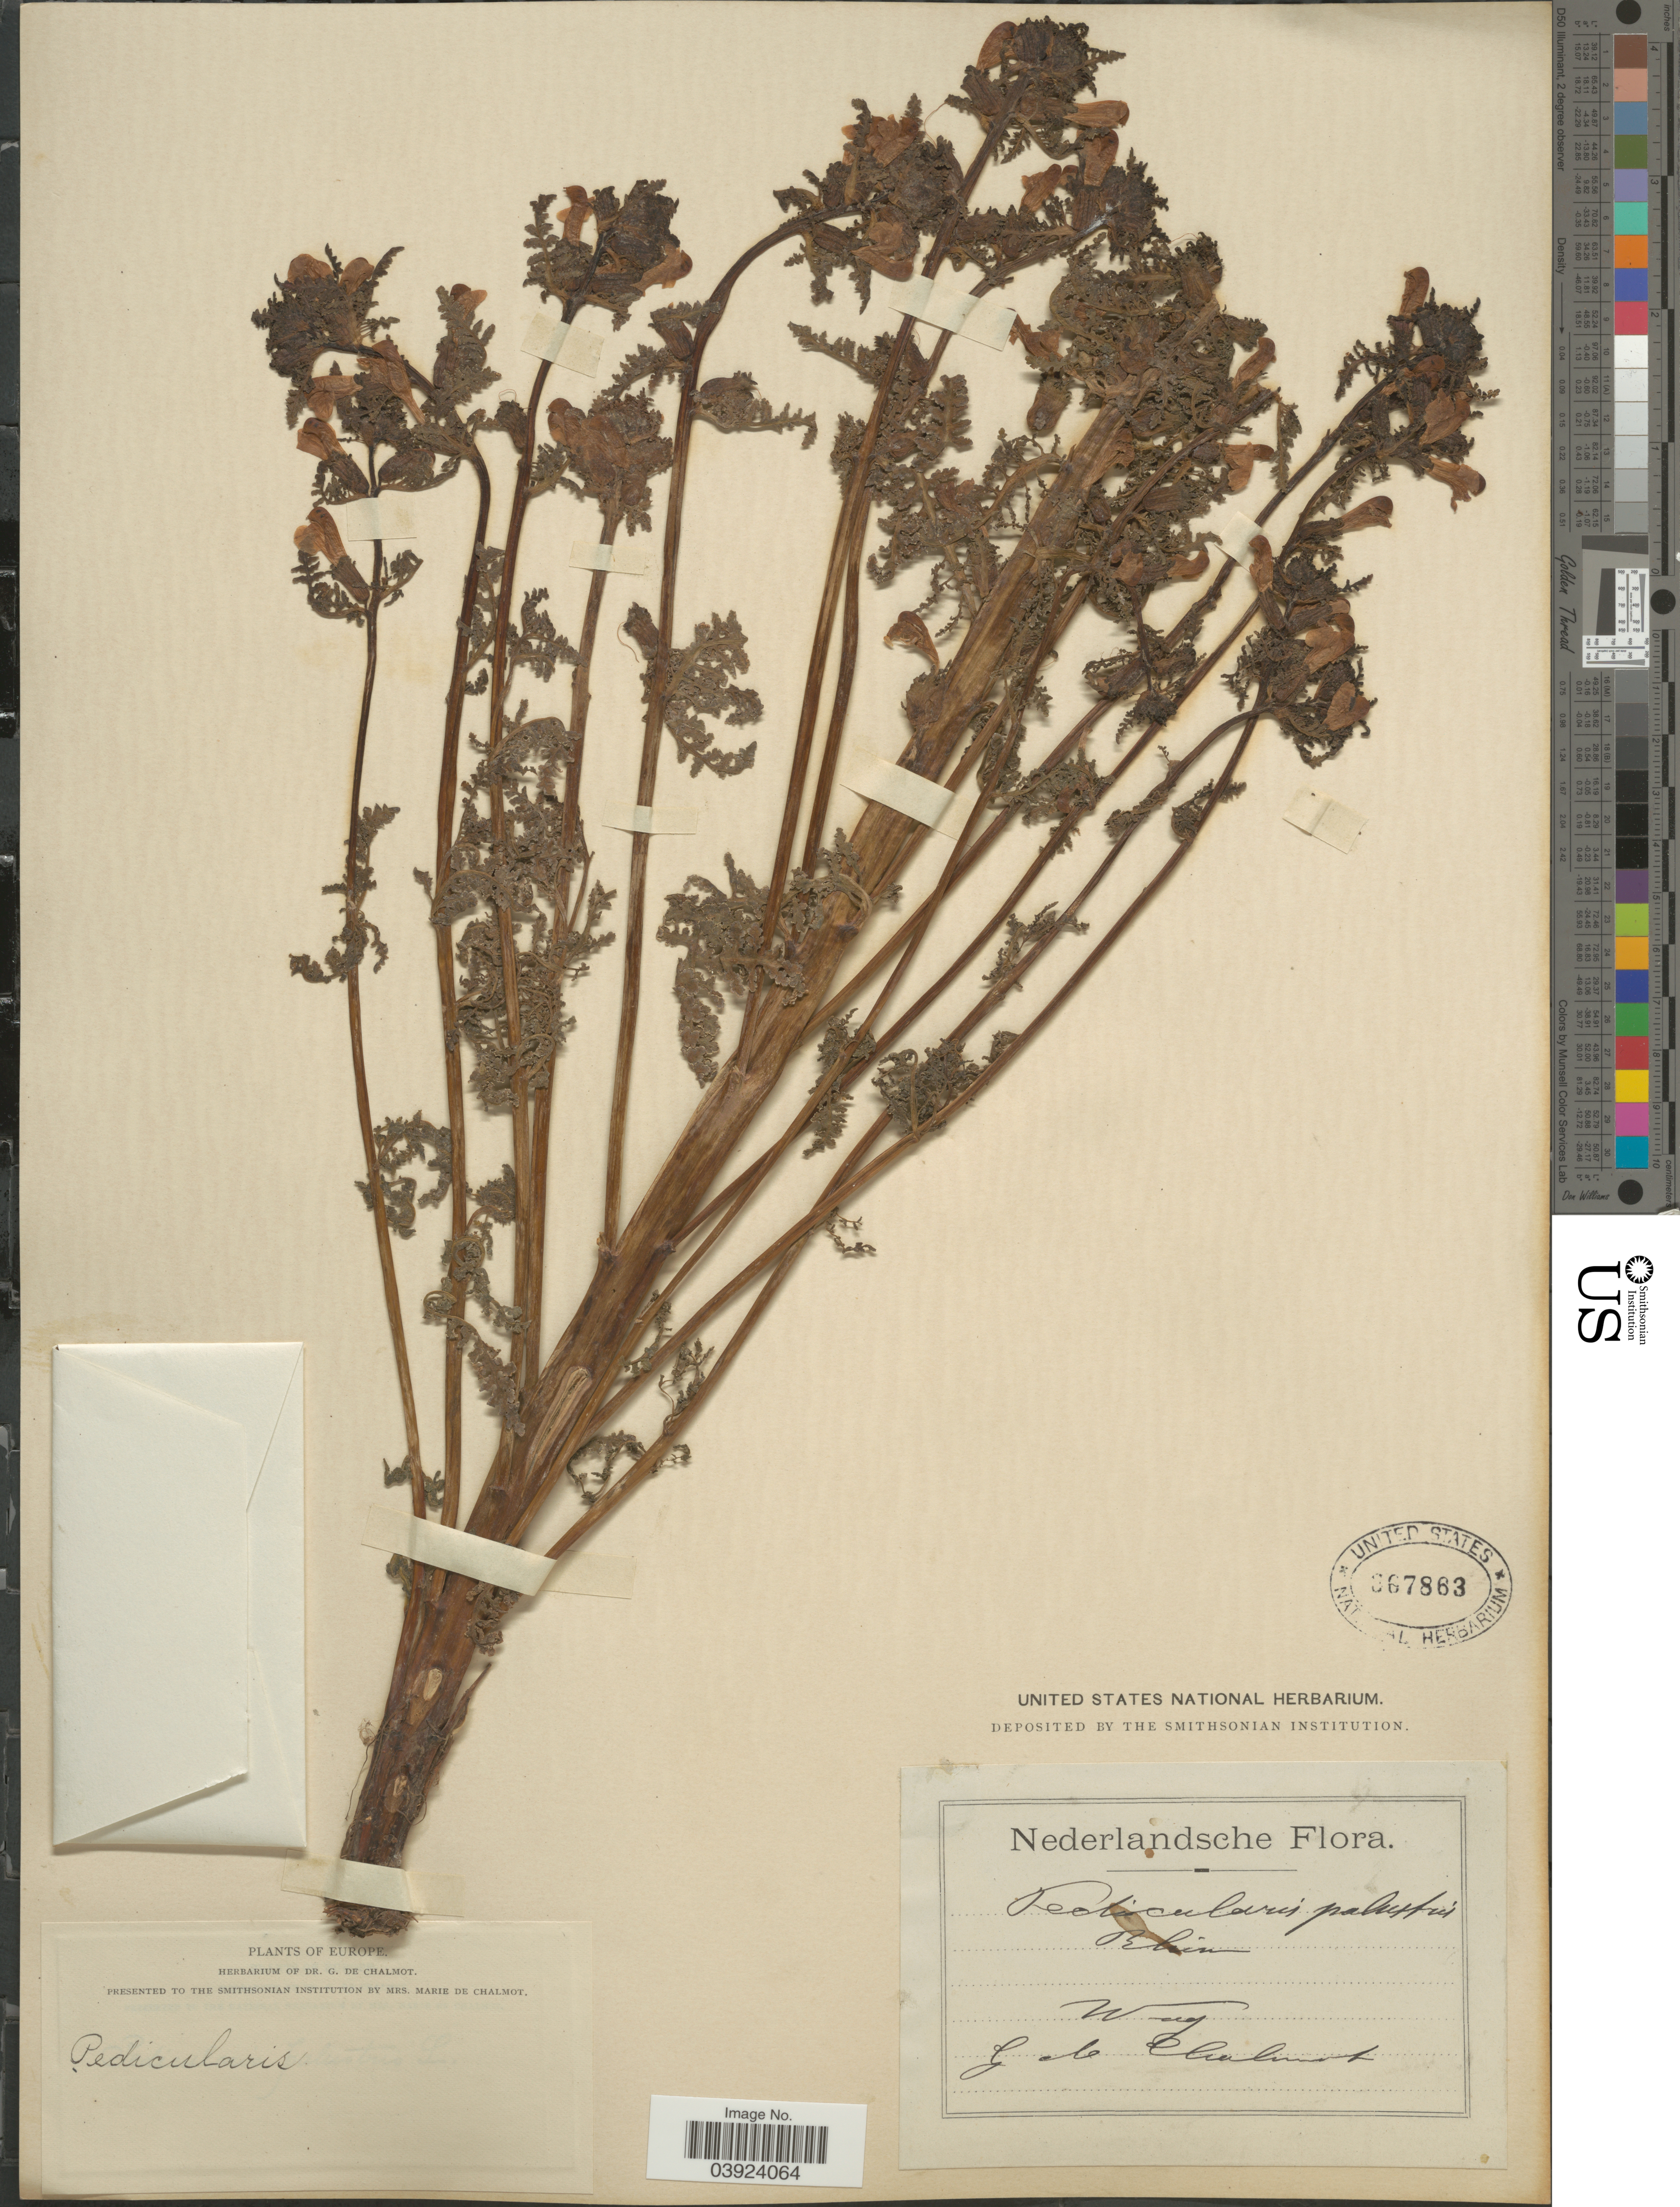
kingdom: Plantae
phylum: Tracheophyta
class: Magnoliopsida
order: Lamiales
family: Orobanchaceae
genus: Pedicularis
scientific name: Pedicularis palustris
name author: L.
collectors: G. de Chalmot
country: Netherlands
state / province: Gelderland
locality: Nederland. Wag.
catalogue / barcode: US 367863